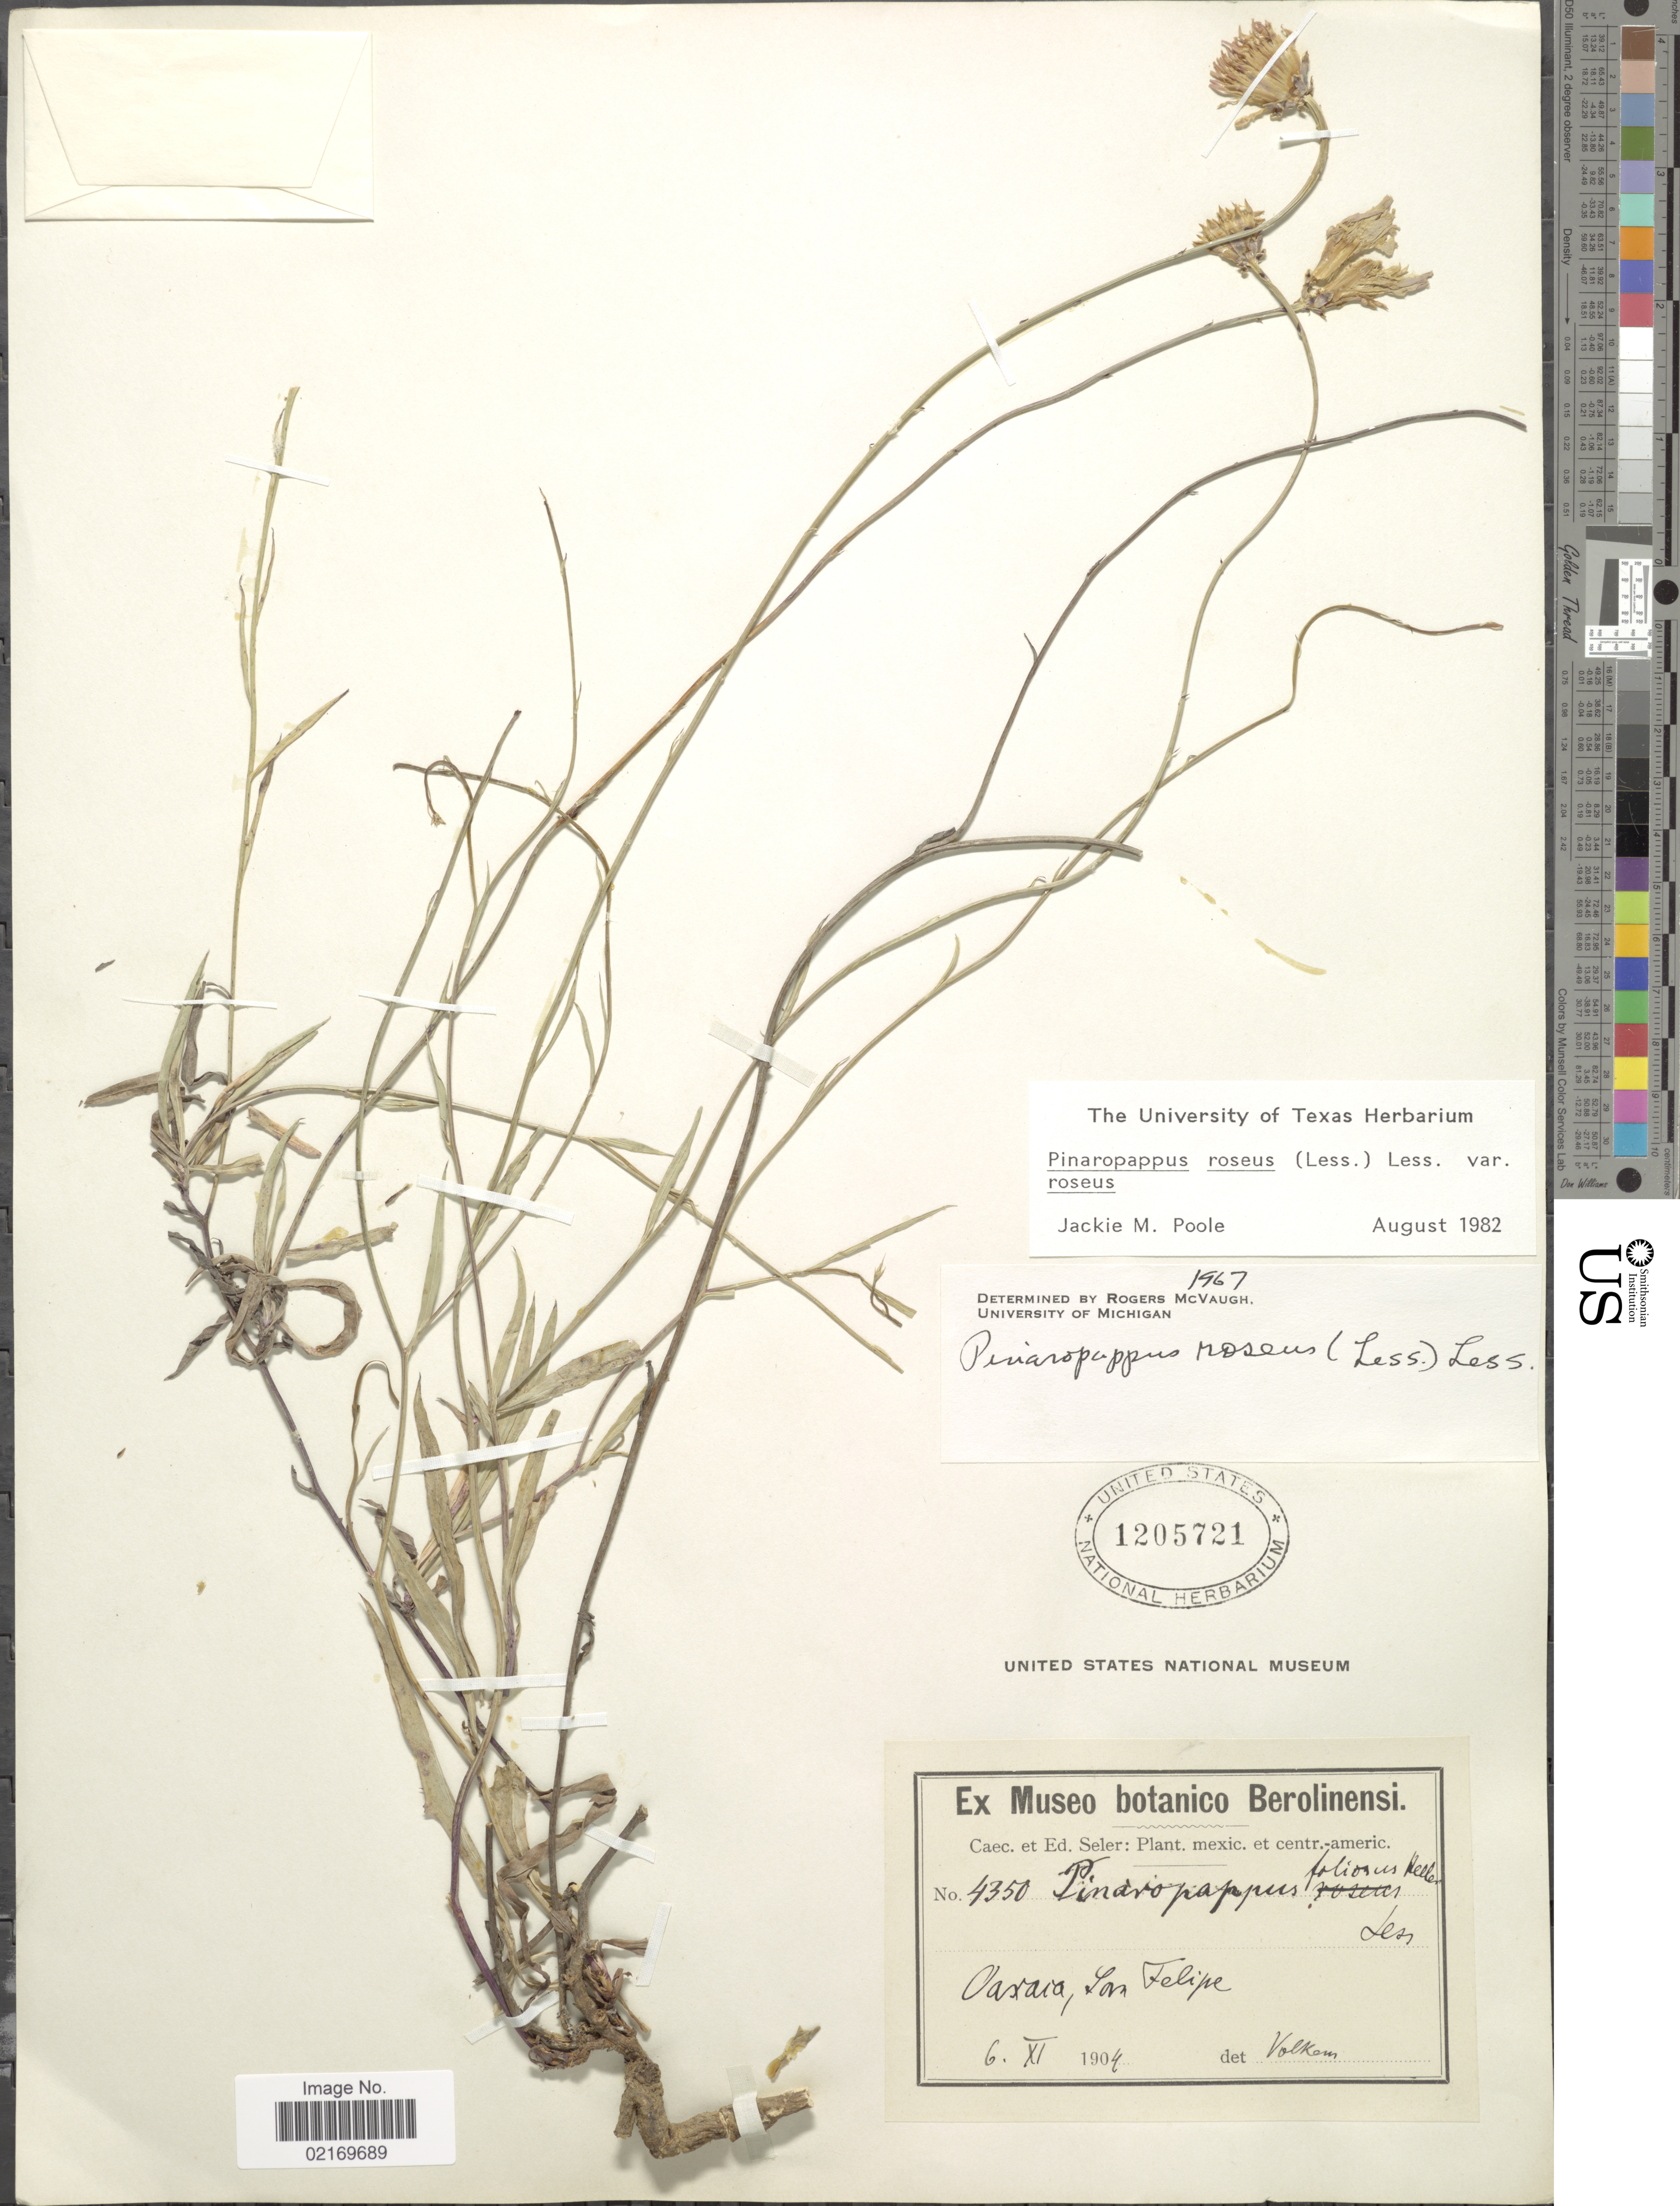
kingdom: Plantae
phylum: Tracheophyta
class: Magnoliopsida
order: Asterales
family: Asteraceae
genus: Pinaropappus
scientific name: Pinaropappus roseus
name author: Less.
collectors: C. Seler & E. G. Seler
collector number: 4350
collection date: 1904-11-06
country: Mexico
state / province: Oaxaca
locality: San Felipe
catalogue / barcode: US 1205721